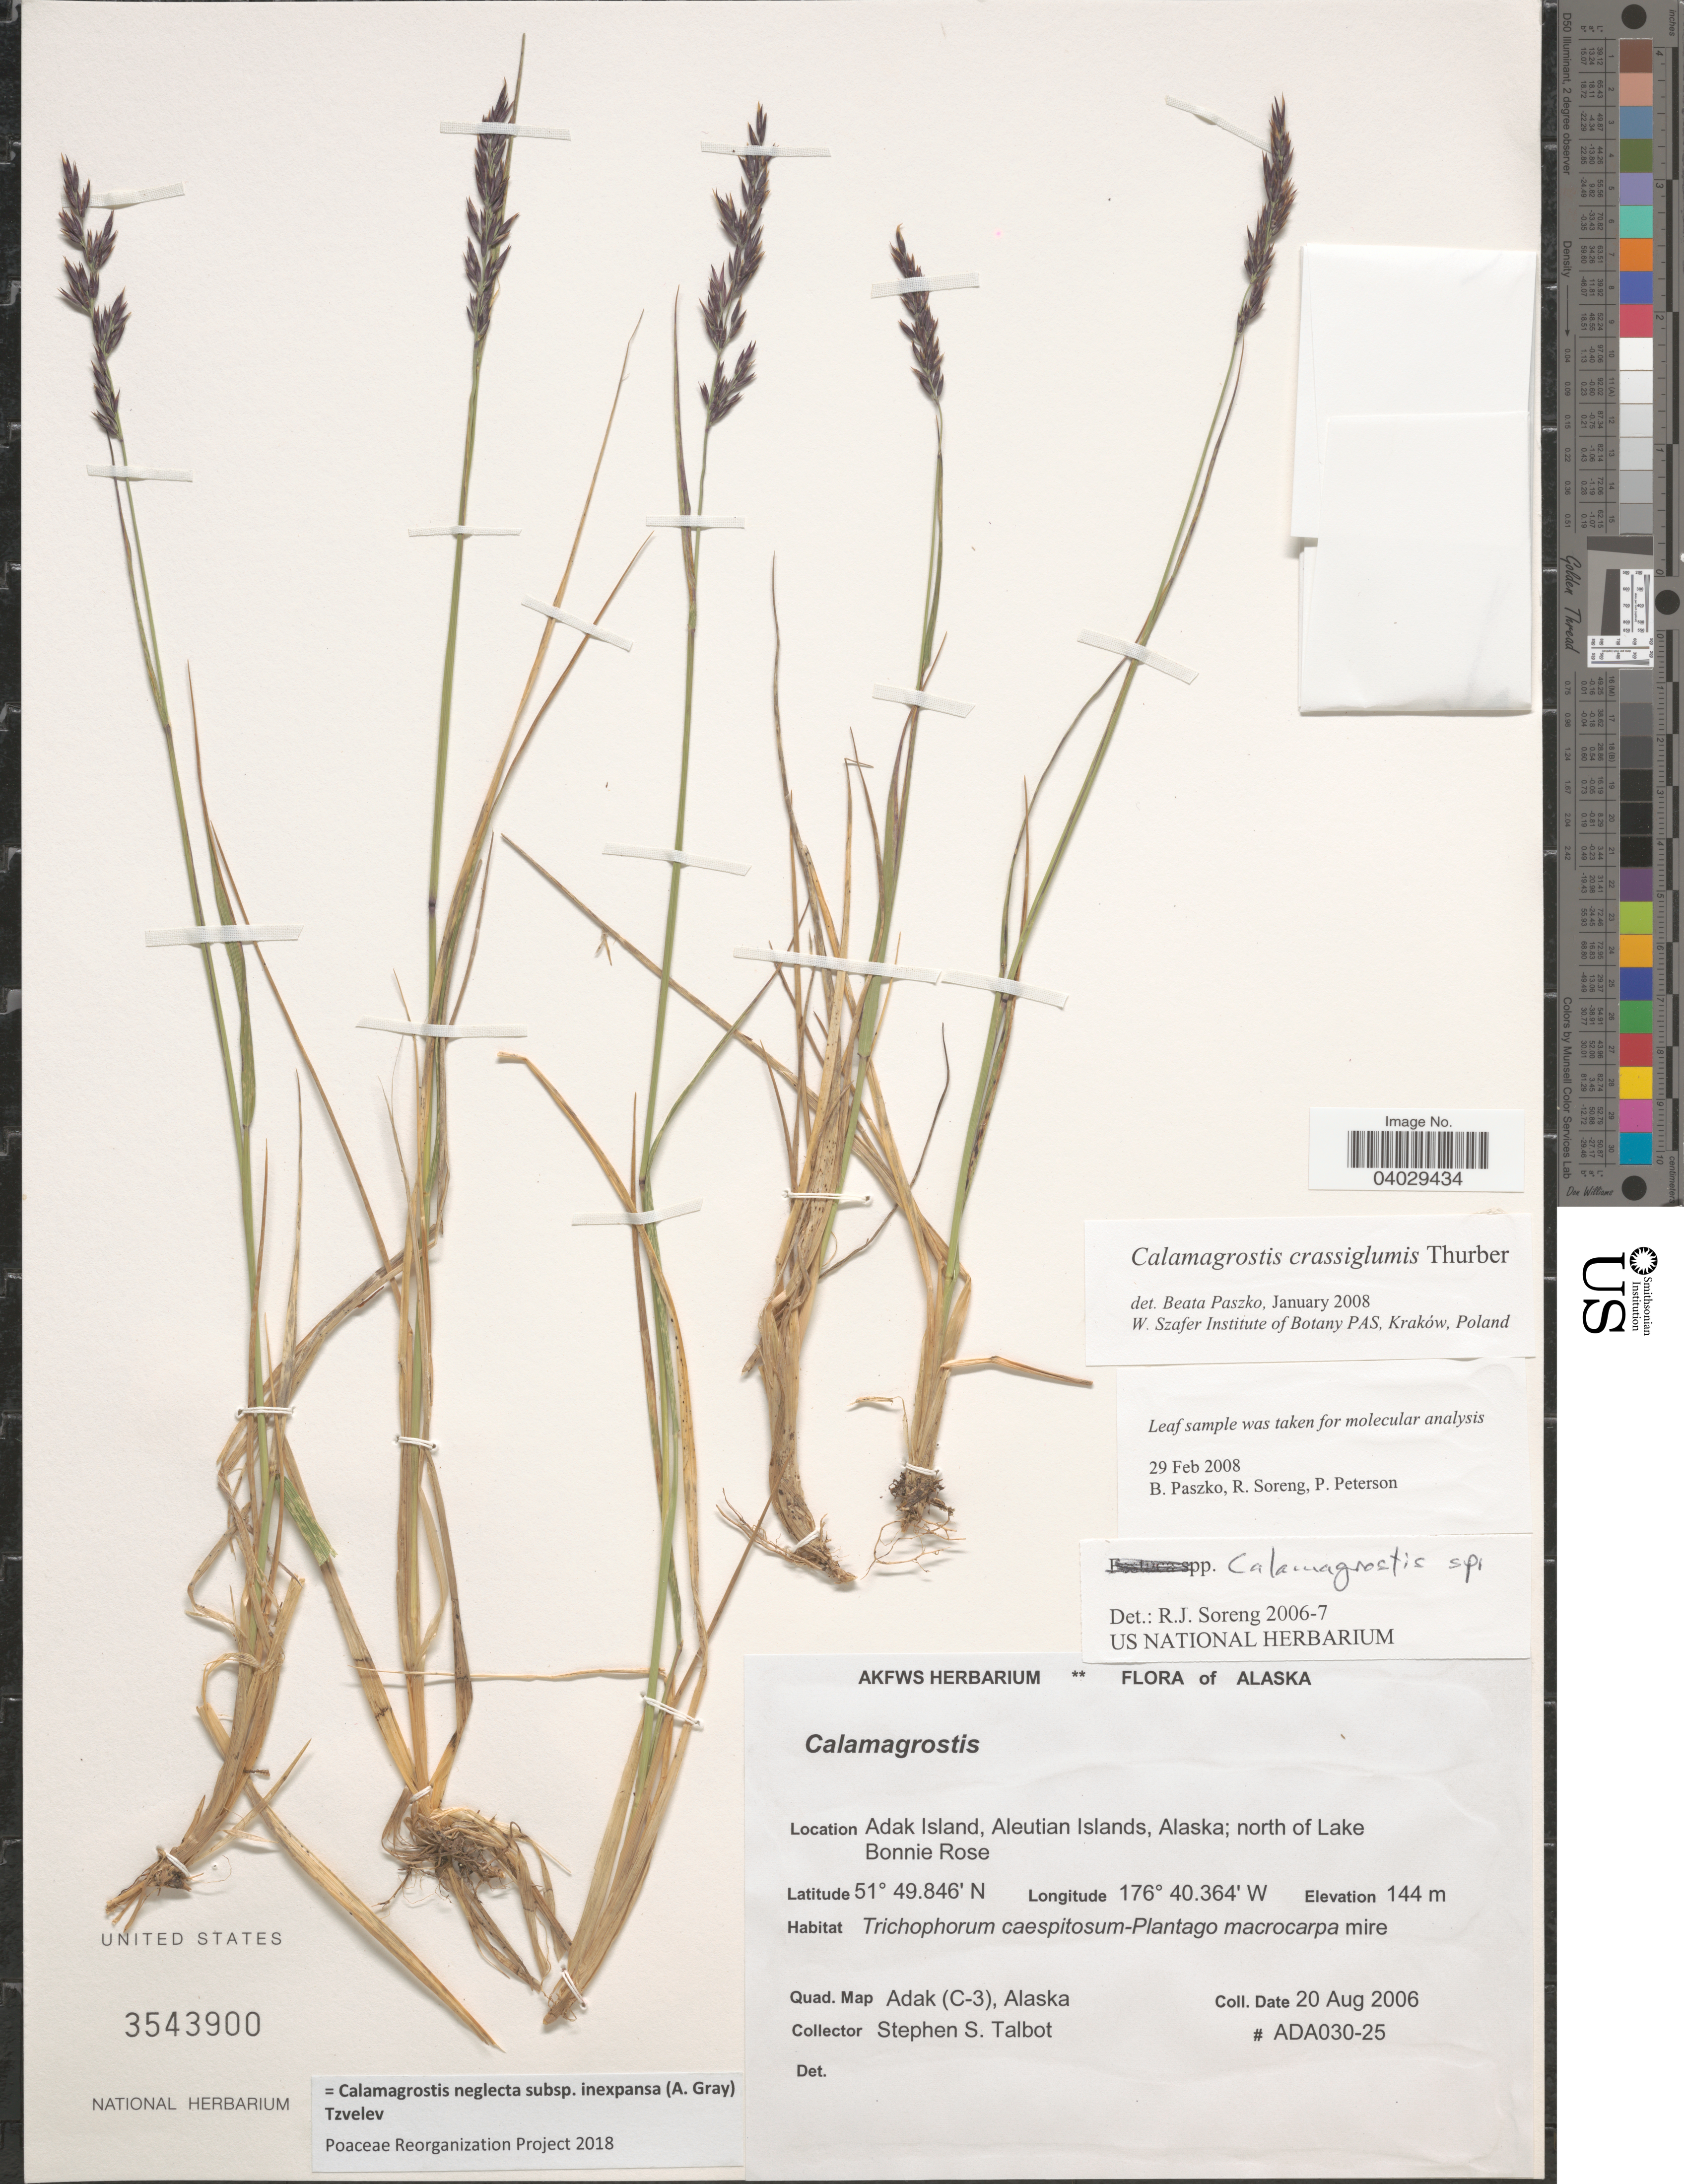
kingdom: Plantae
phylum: Tracheophyta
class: Liliopsida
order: Poales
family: Poaceae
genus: Calamagrostis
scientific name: Calamagrostis neglecta subsp. inexpansa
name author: (A. Gray) Tzvelev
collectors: S. S. Talbot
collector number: ADA030-25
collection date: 2006-08-20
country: United States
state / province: Alaska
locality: Adak Island, Aleutian Islands, Alaska; north of Lake Bonnie Rose. Quad. Map Adak (C-3), Alaska.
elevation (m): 144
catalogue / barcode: US 3543900